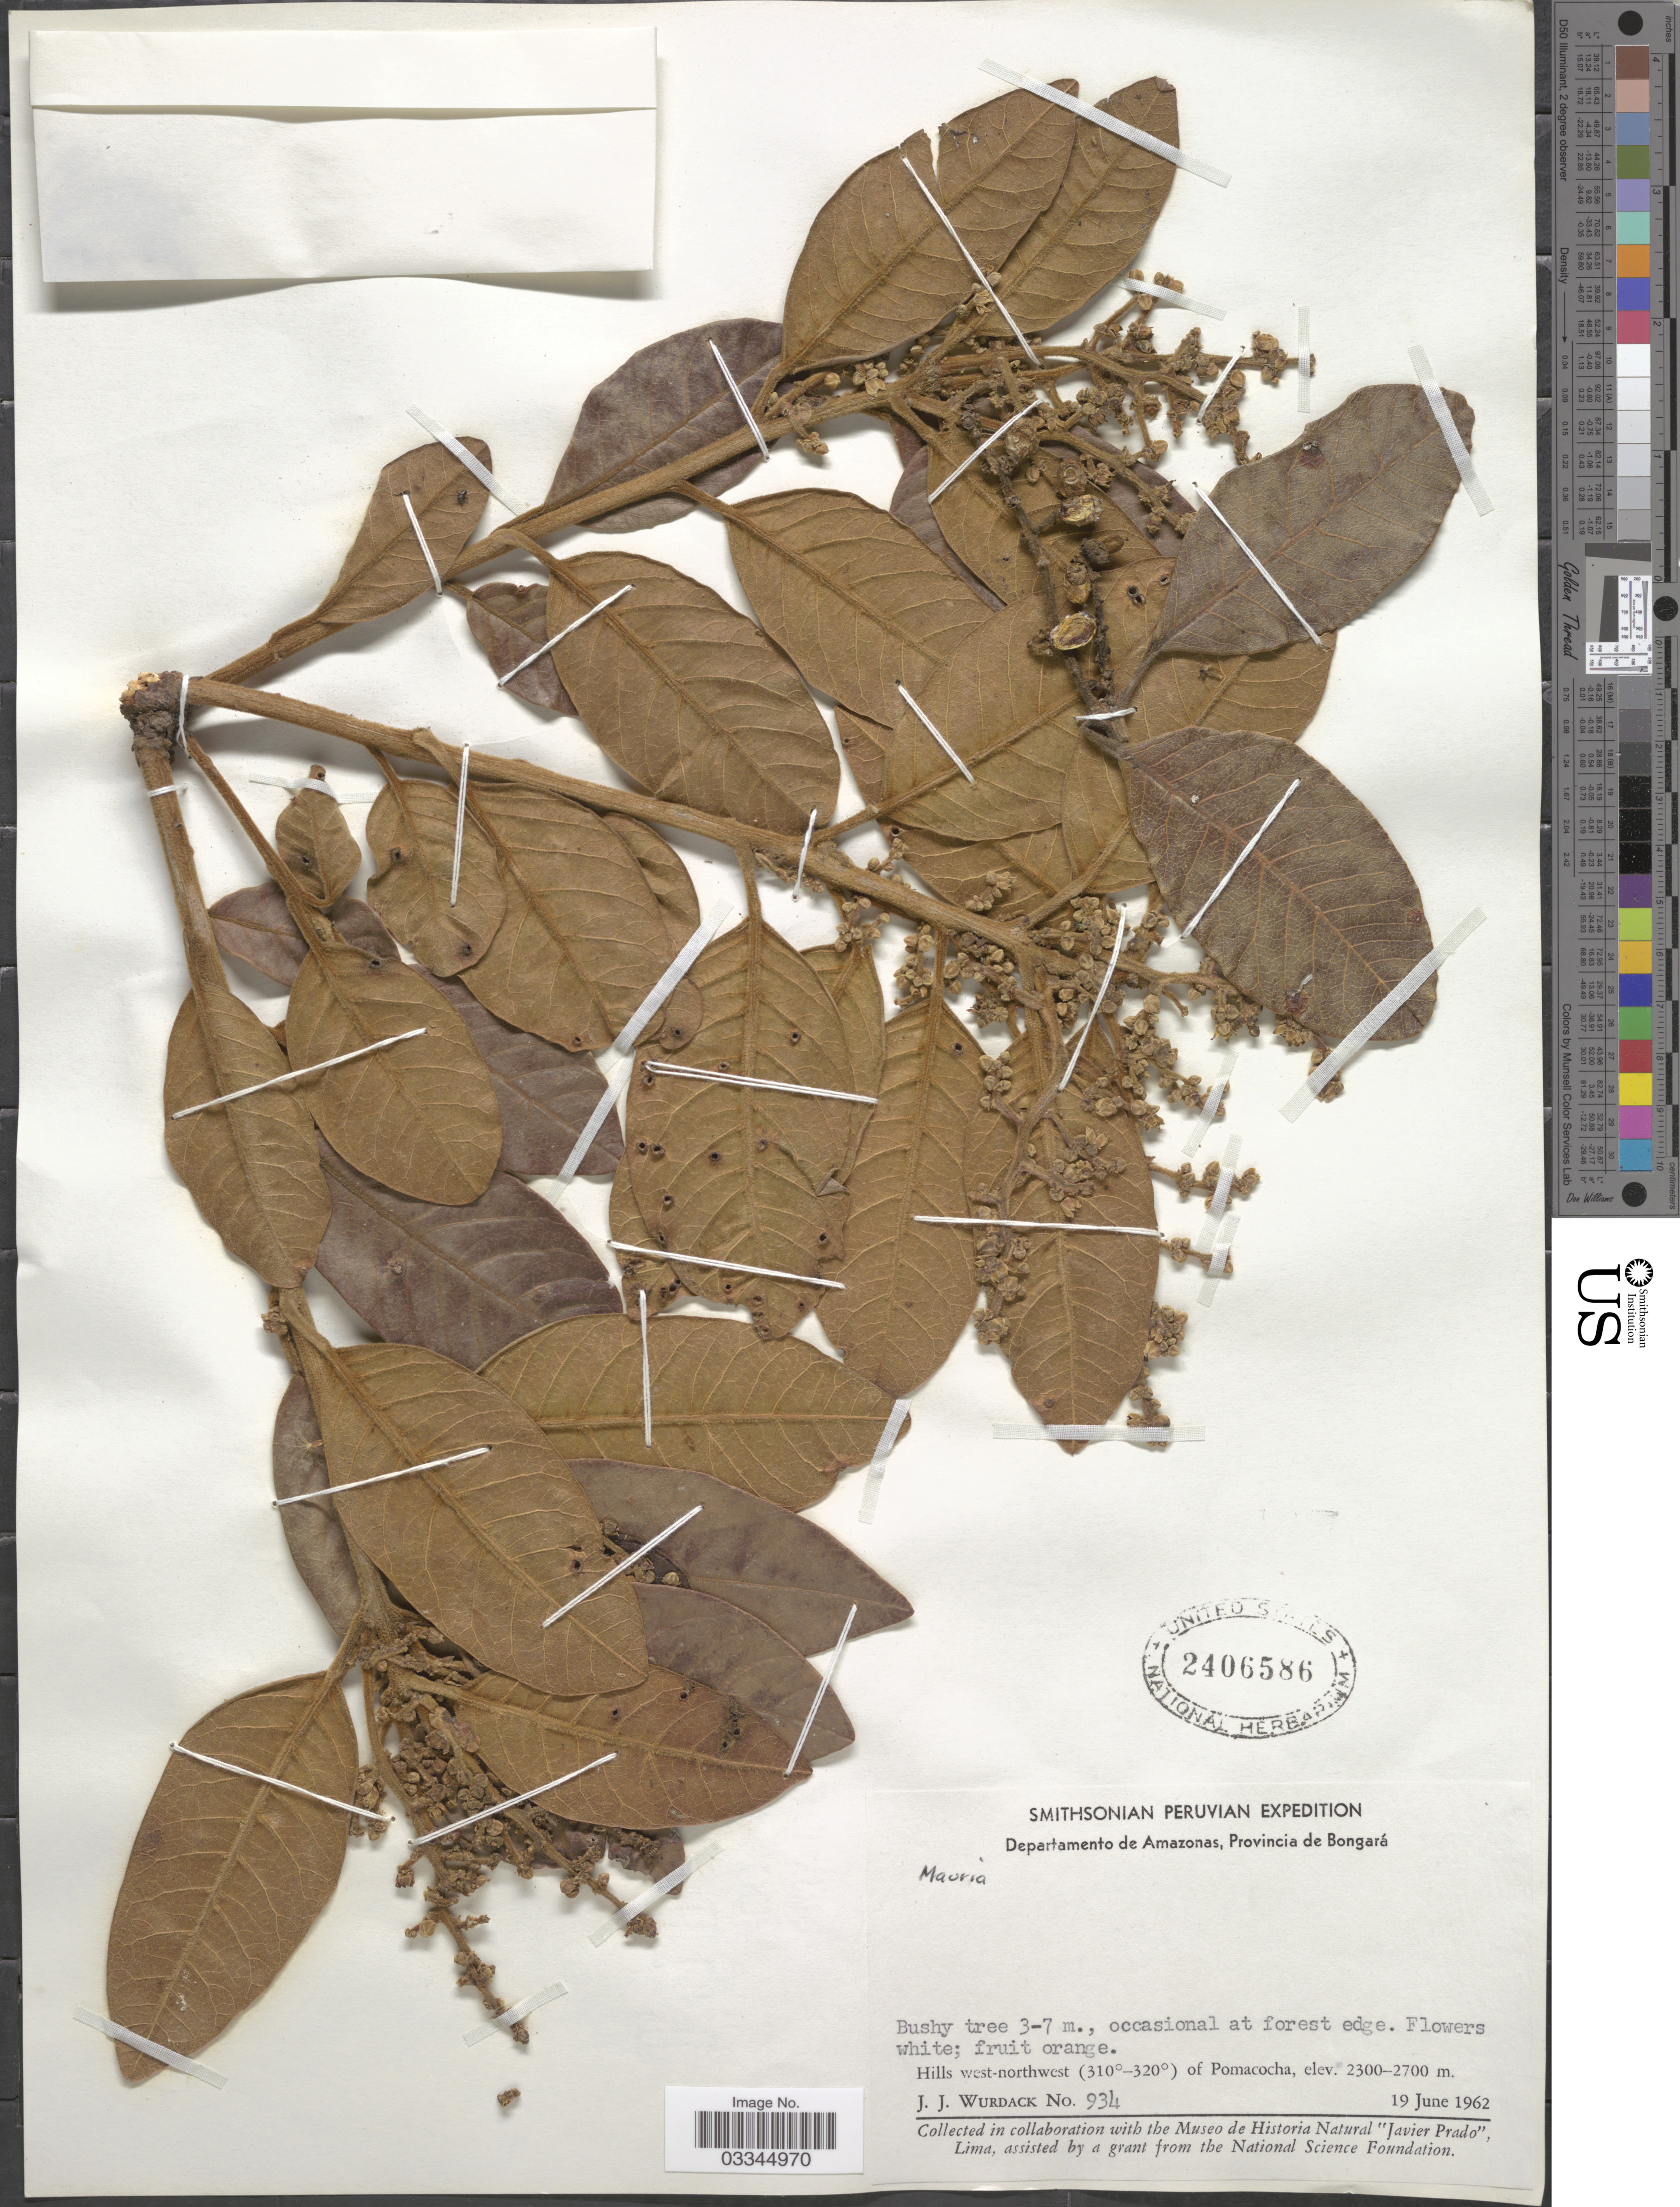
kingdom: Plantae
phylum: Tracheophyta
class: Magnoliopsida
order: Sapindales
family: Anacardiaceae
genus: Mauria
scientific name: Mauria sp.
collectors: J. J. Wurdack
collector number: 934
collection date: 1962-06-19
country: Peru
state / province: Amazonas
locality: Departamento de Amazonas, Provincia de Bongará. Hills west-northwest (310°-320°) of Pomacocha.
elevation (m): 2300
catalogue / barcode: US 2406586